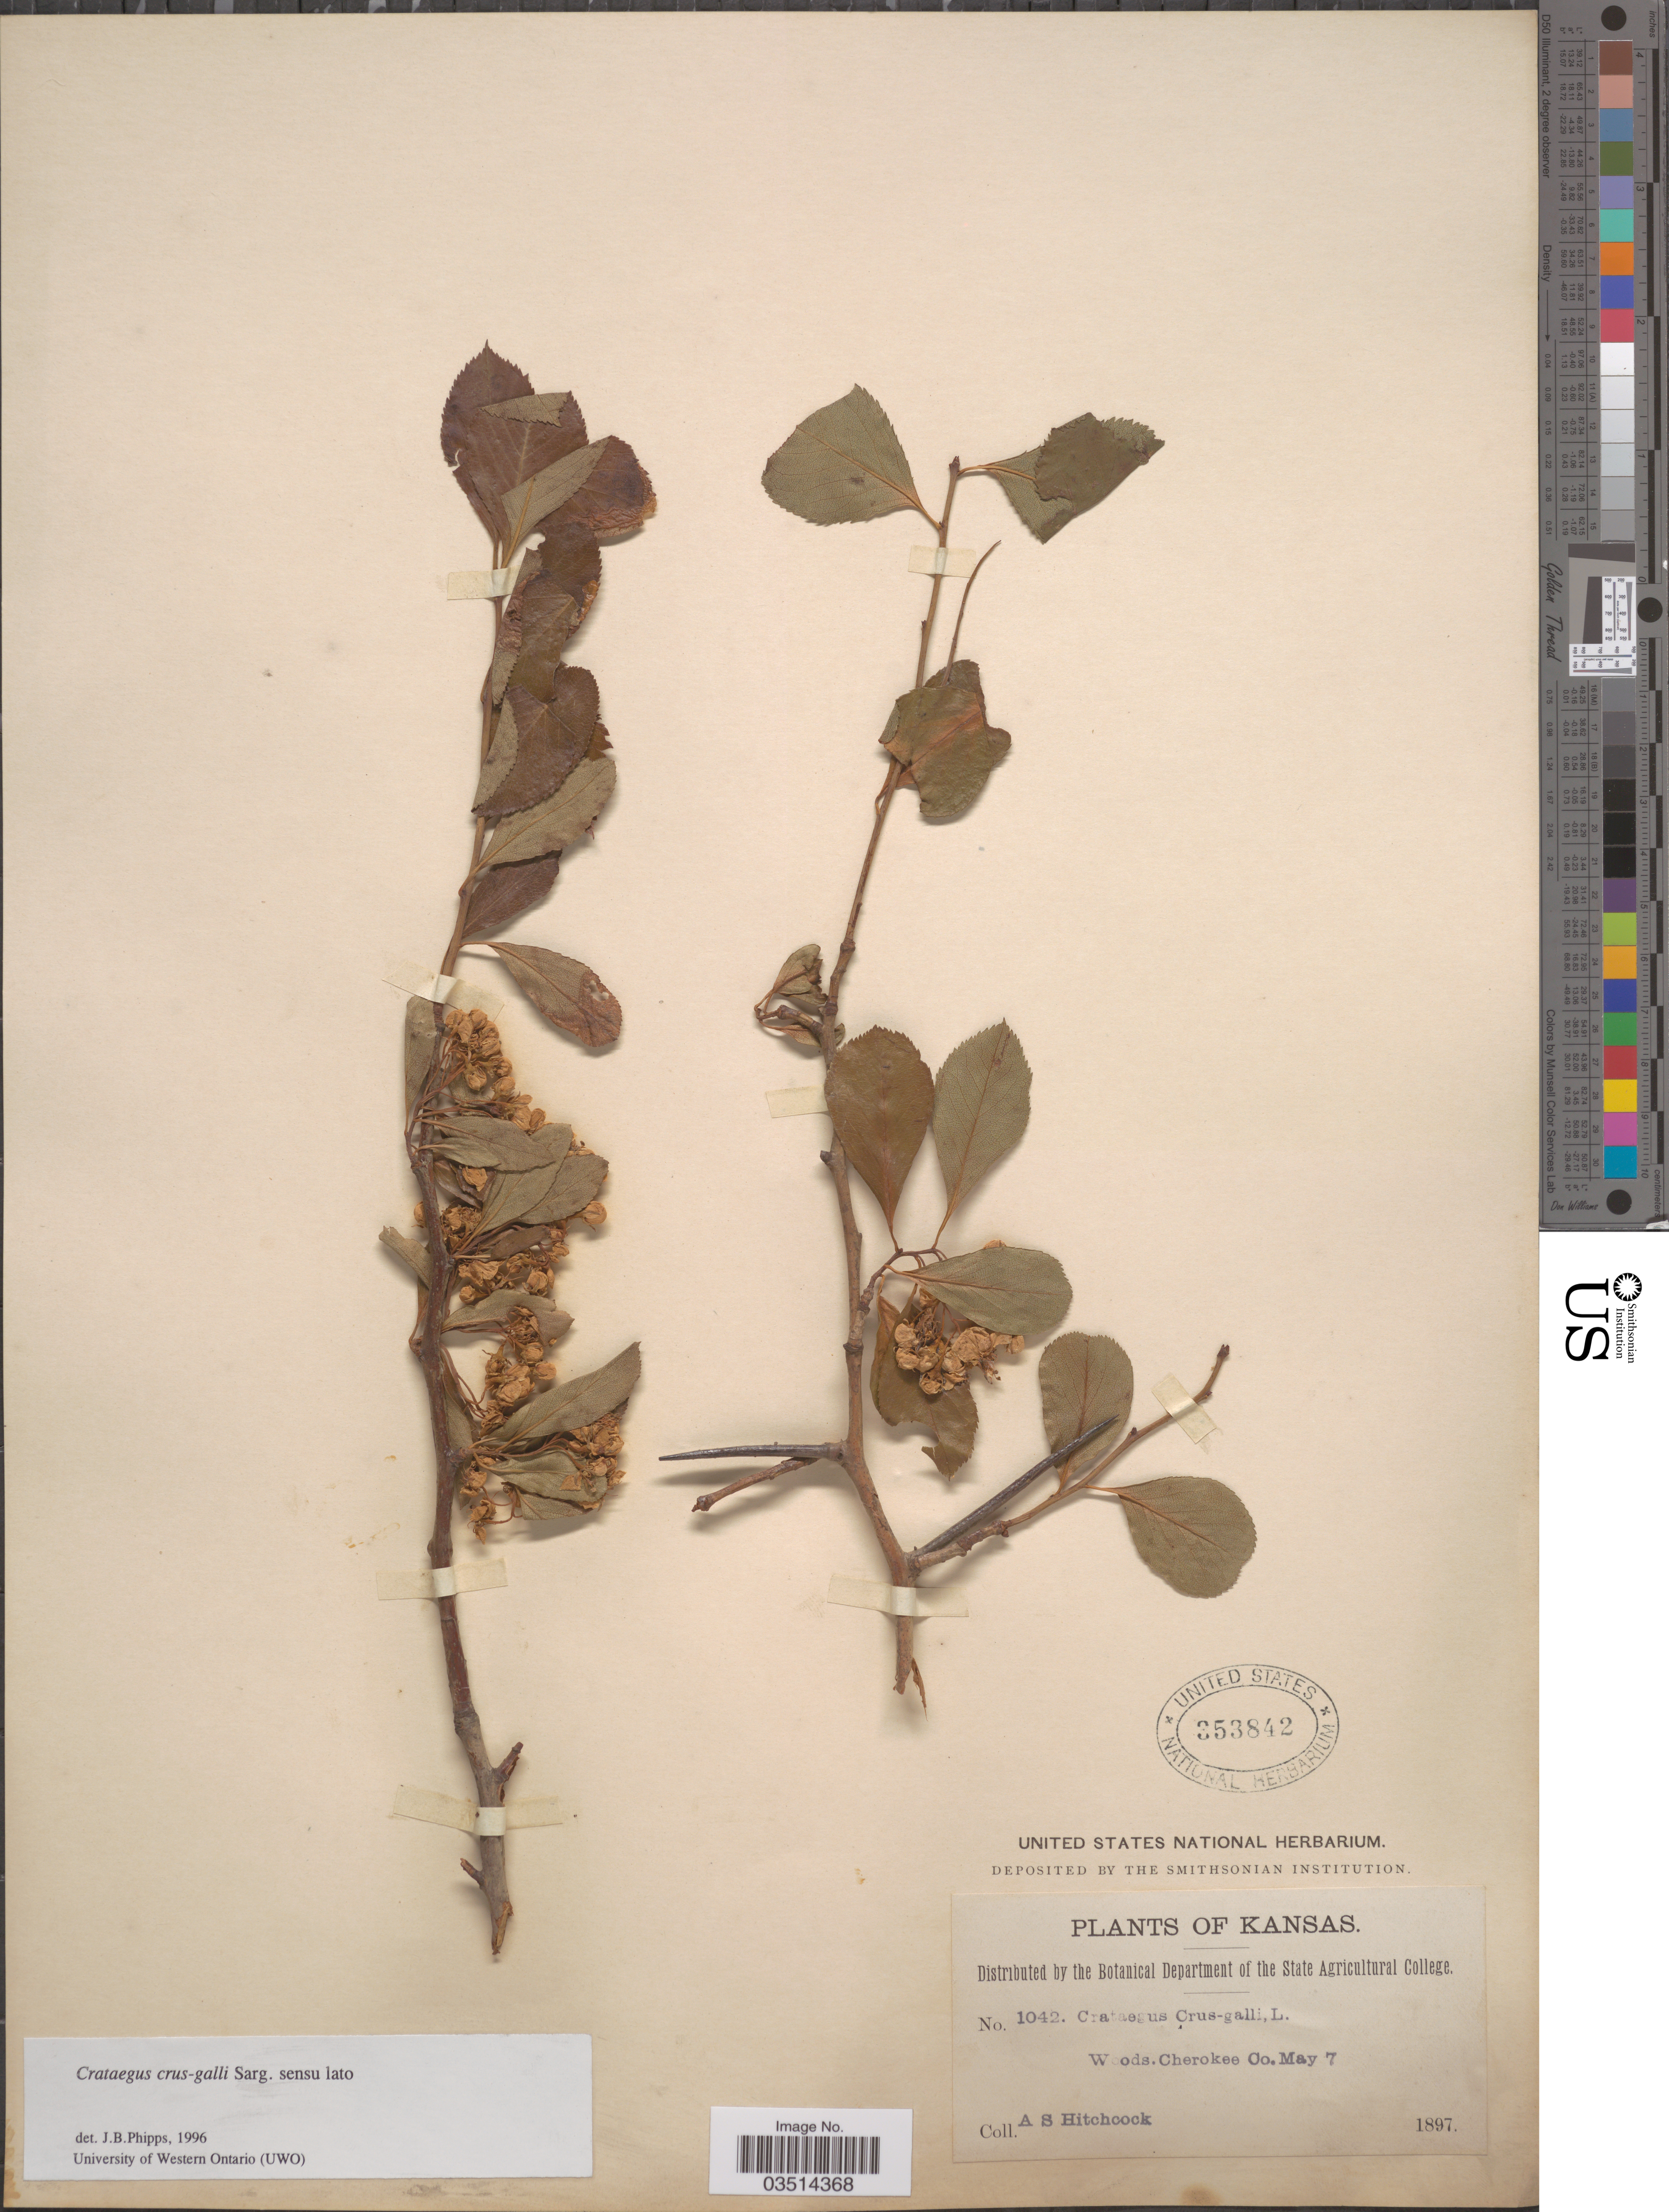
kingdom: Plantae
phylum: Tracheophyta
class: Magnoliopsida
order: Rosales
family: Rosaceae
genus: Crataegus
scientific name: Crataegus crus-galli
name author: L.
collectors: A. S. Hitchcock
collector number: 1042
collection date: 1897-05-07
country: United States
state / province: Kansas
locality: Cherokee Co.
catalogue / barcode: US 353842